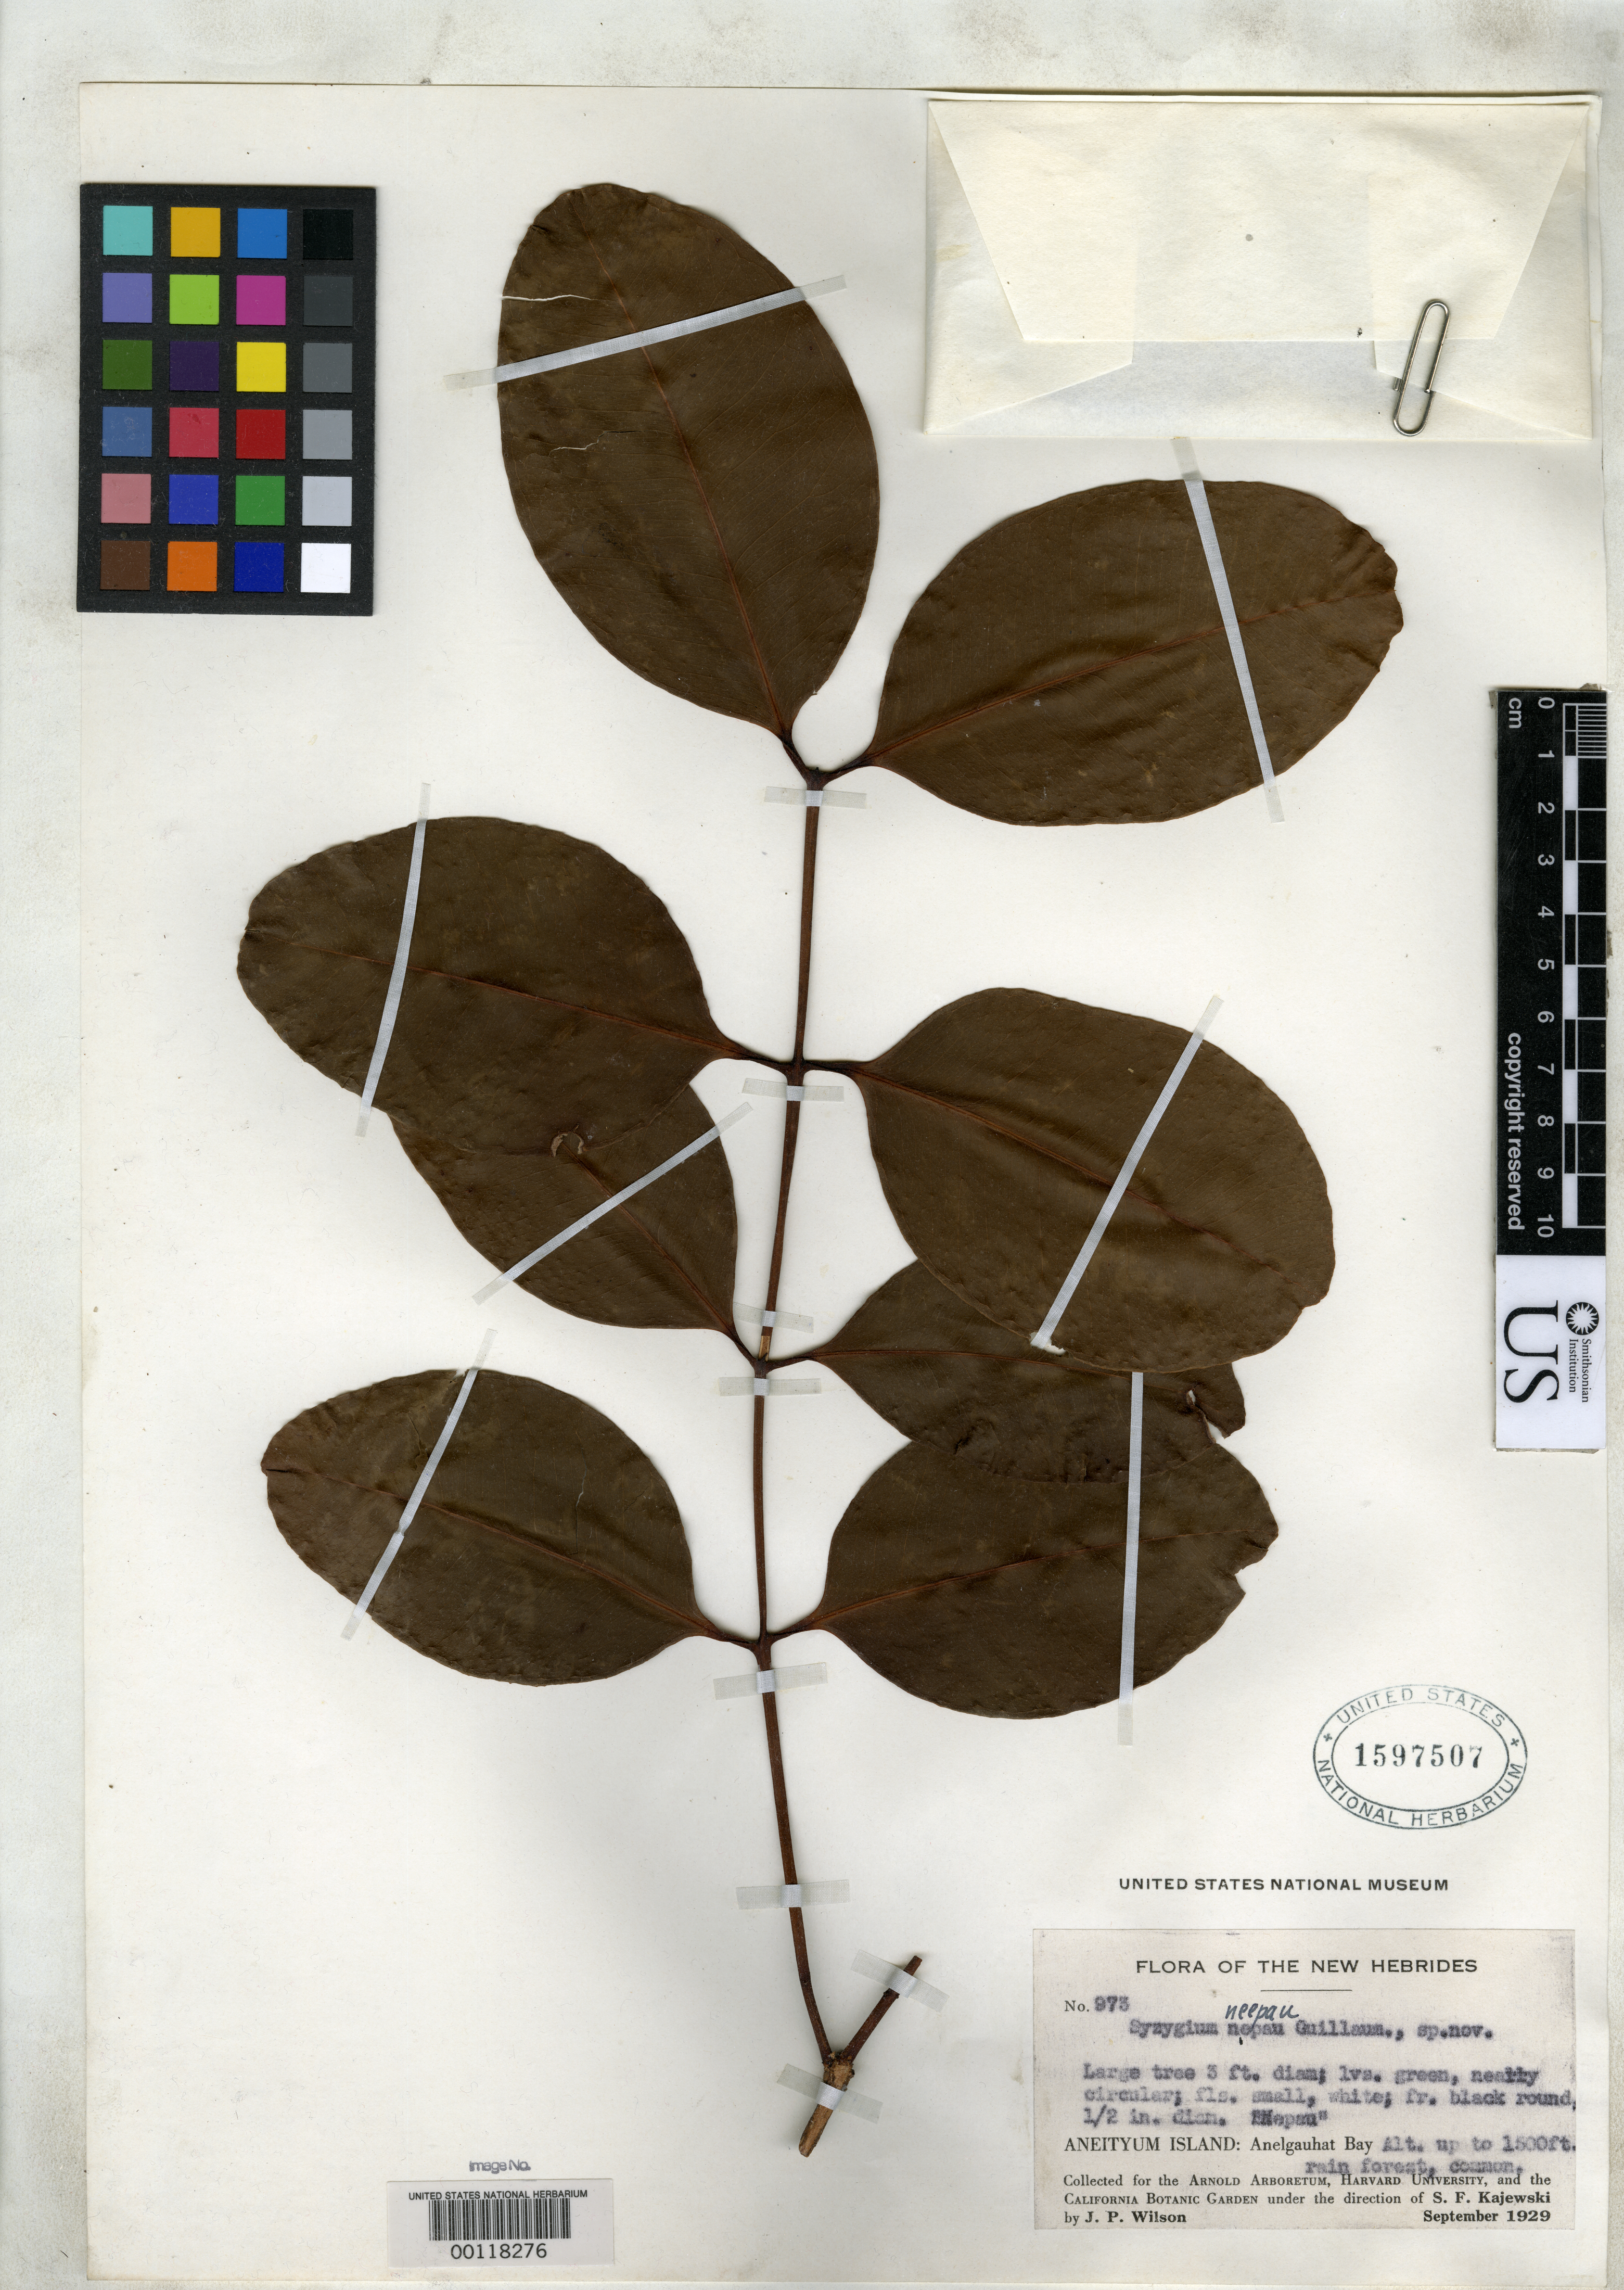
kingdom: Plantae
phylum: Tracheophyta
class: Magnoliopsida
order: Myrtales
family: Myrtaceae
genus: Syzygium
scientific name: Syzygium neepau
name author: Guillaumin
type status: Isotype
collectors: J. P. Wilson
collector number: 973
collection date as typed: Sep 1929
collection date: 1929-09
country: Vanuatu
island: Anatom [Aneityum]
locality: Anelgauhat Bay.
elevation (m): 457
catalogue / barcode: US 1597507